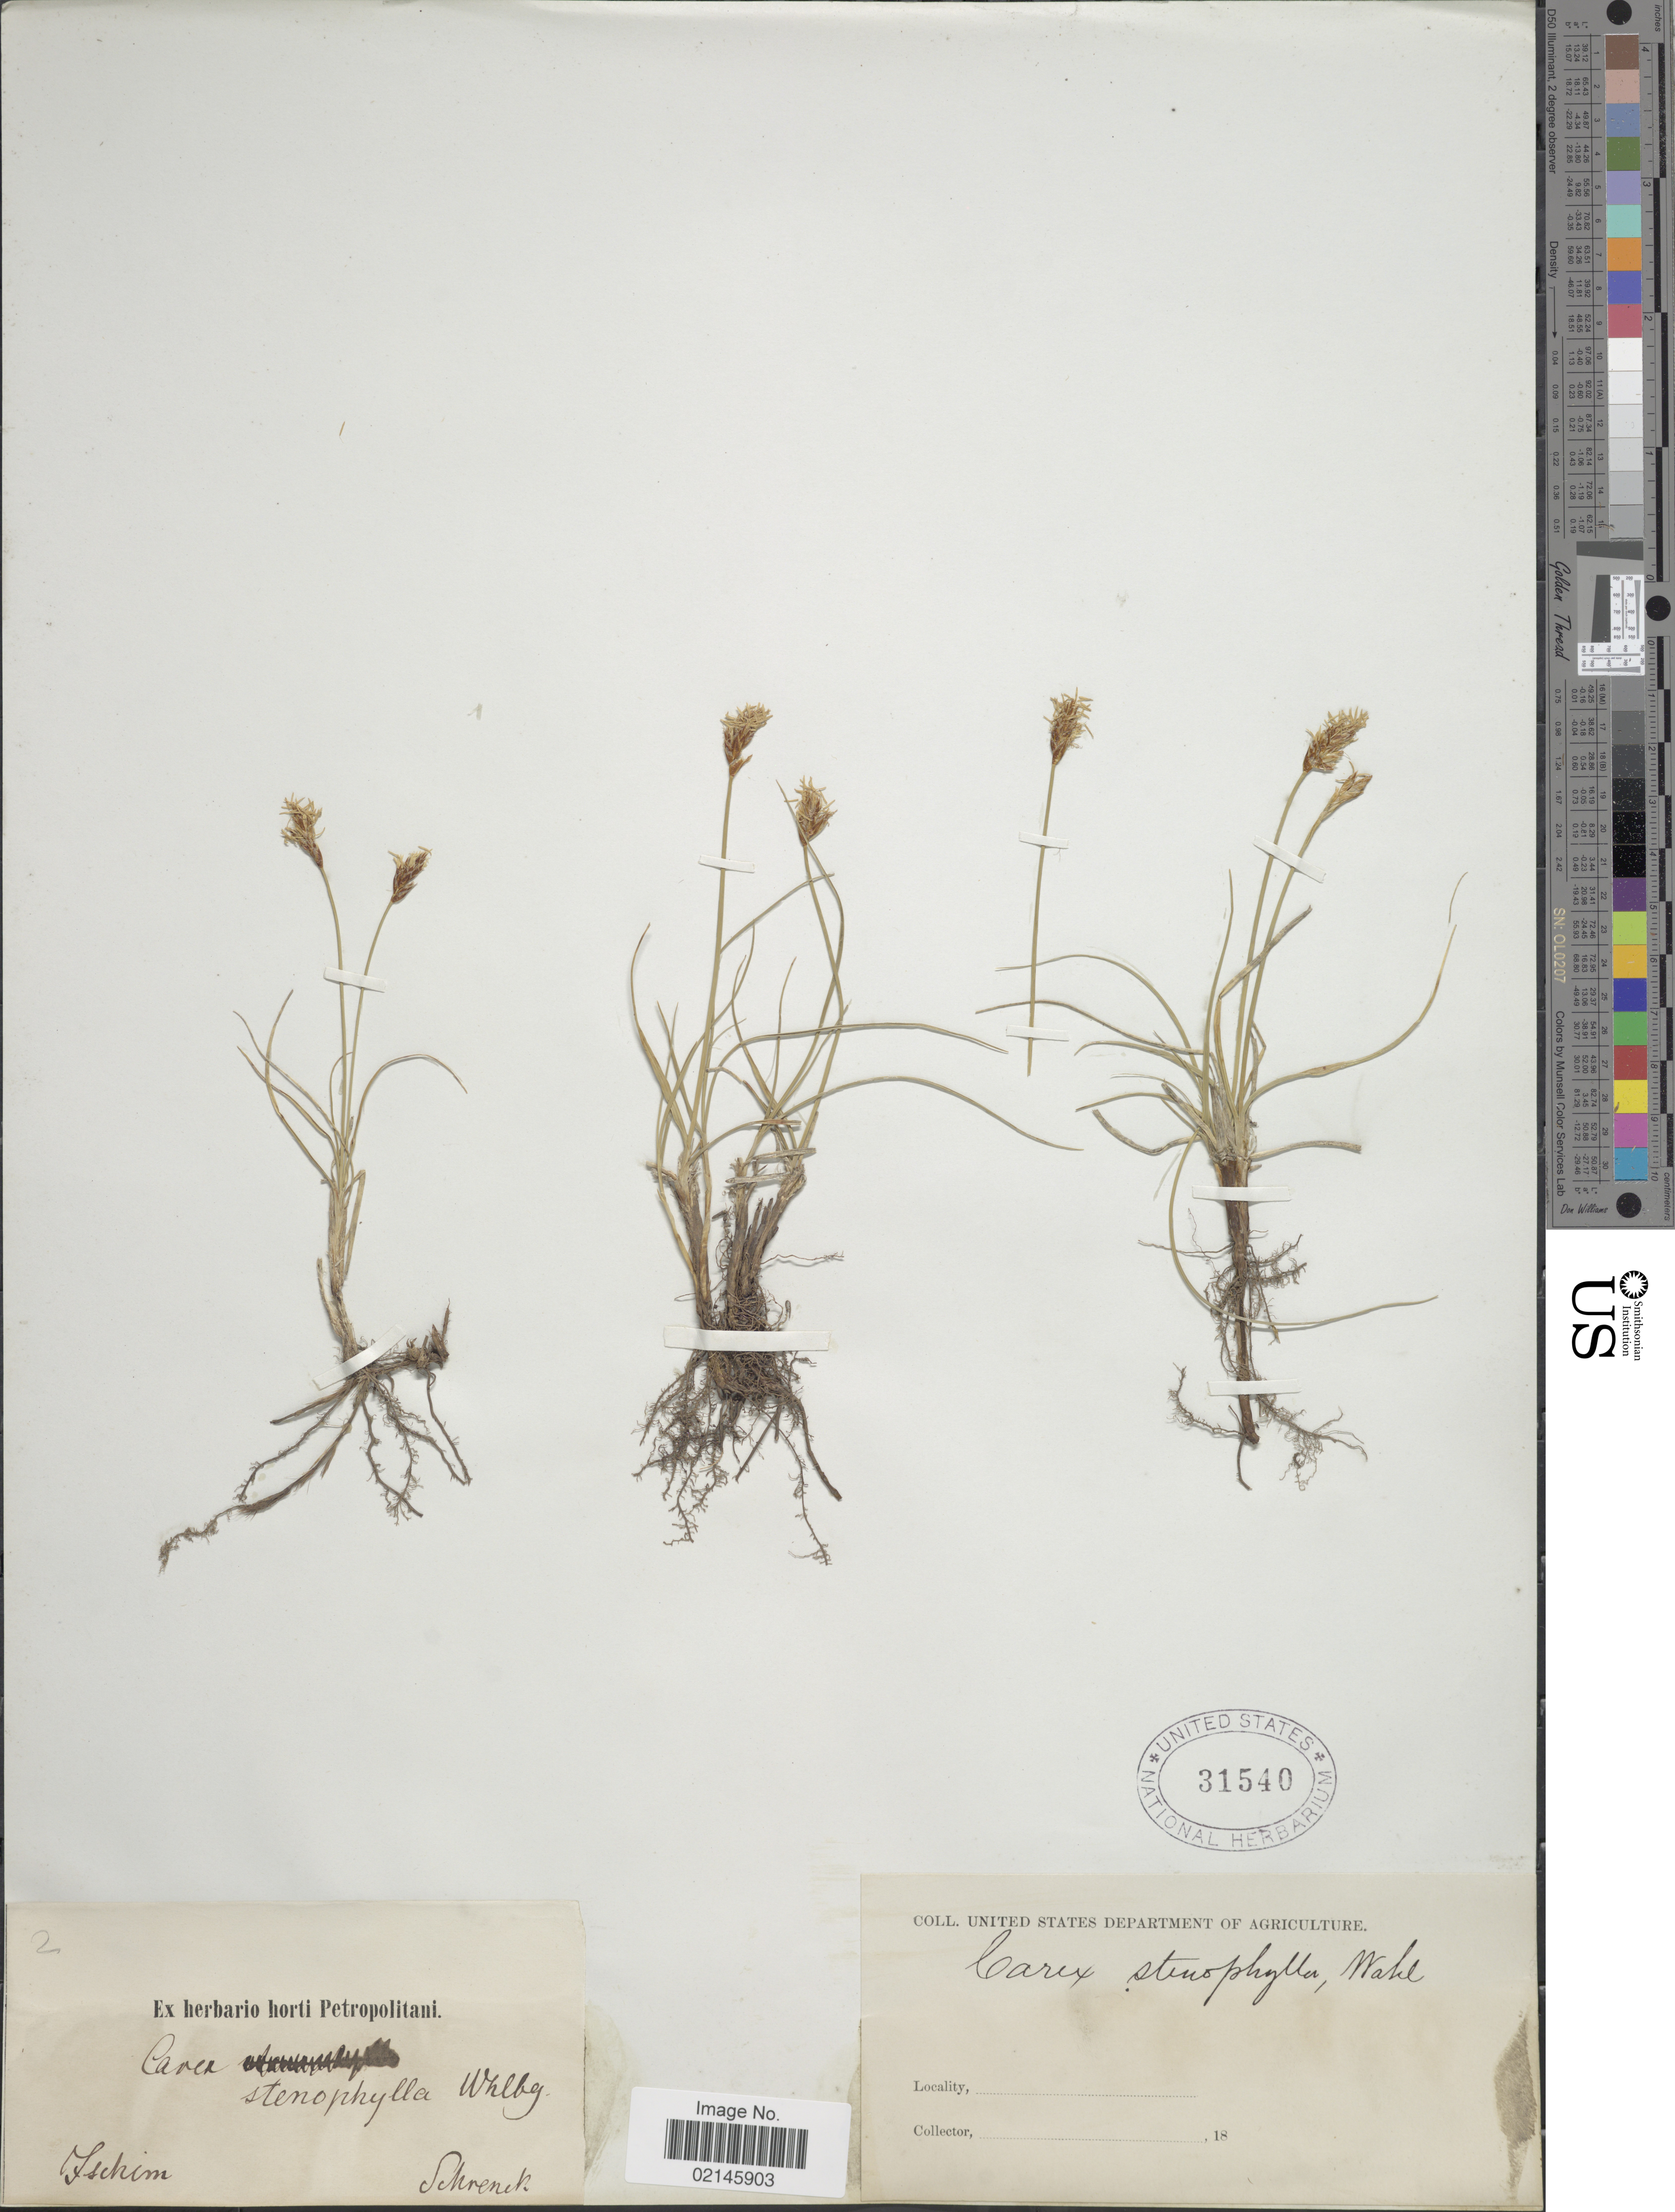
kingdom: Plantae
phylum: Tracheophyta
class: Liliopsida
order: Poales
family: Cyperaceae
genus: Carex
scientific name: Carex stenophylla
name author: Wahlenb.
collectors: -- Schrenck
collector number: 2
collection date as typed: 18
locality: Tschim [interpreted]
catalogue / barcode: US 31540